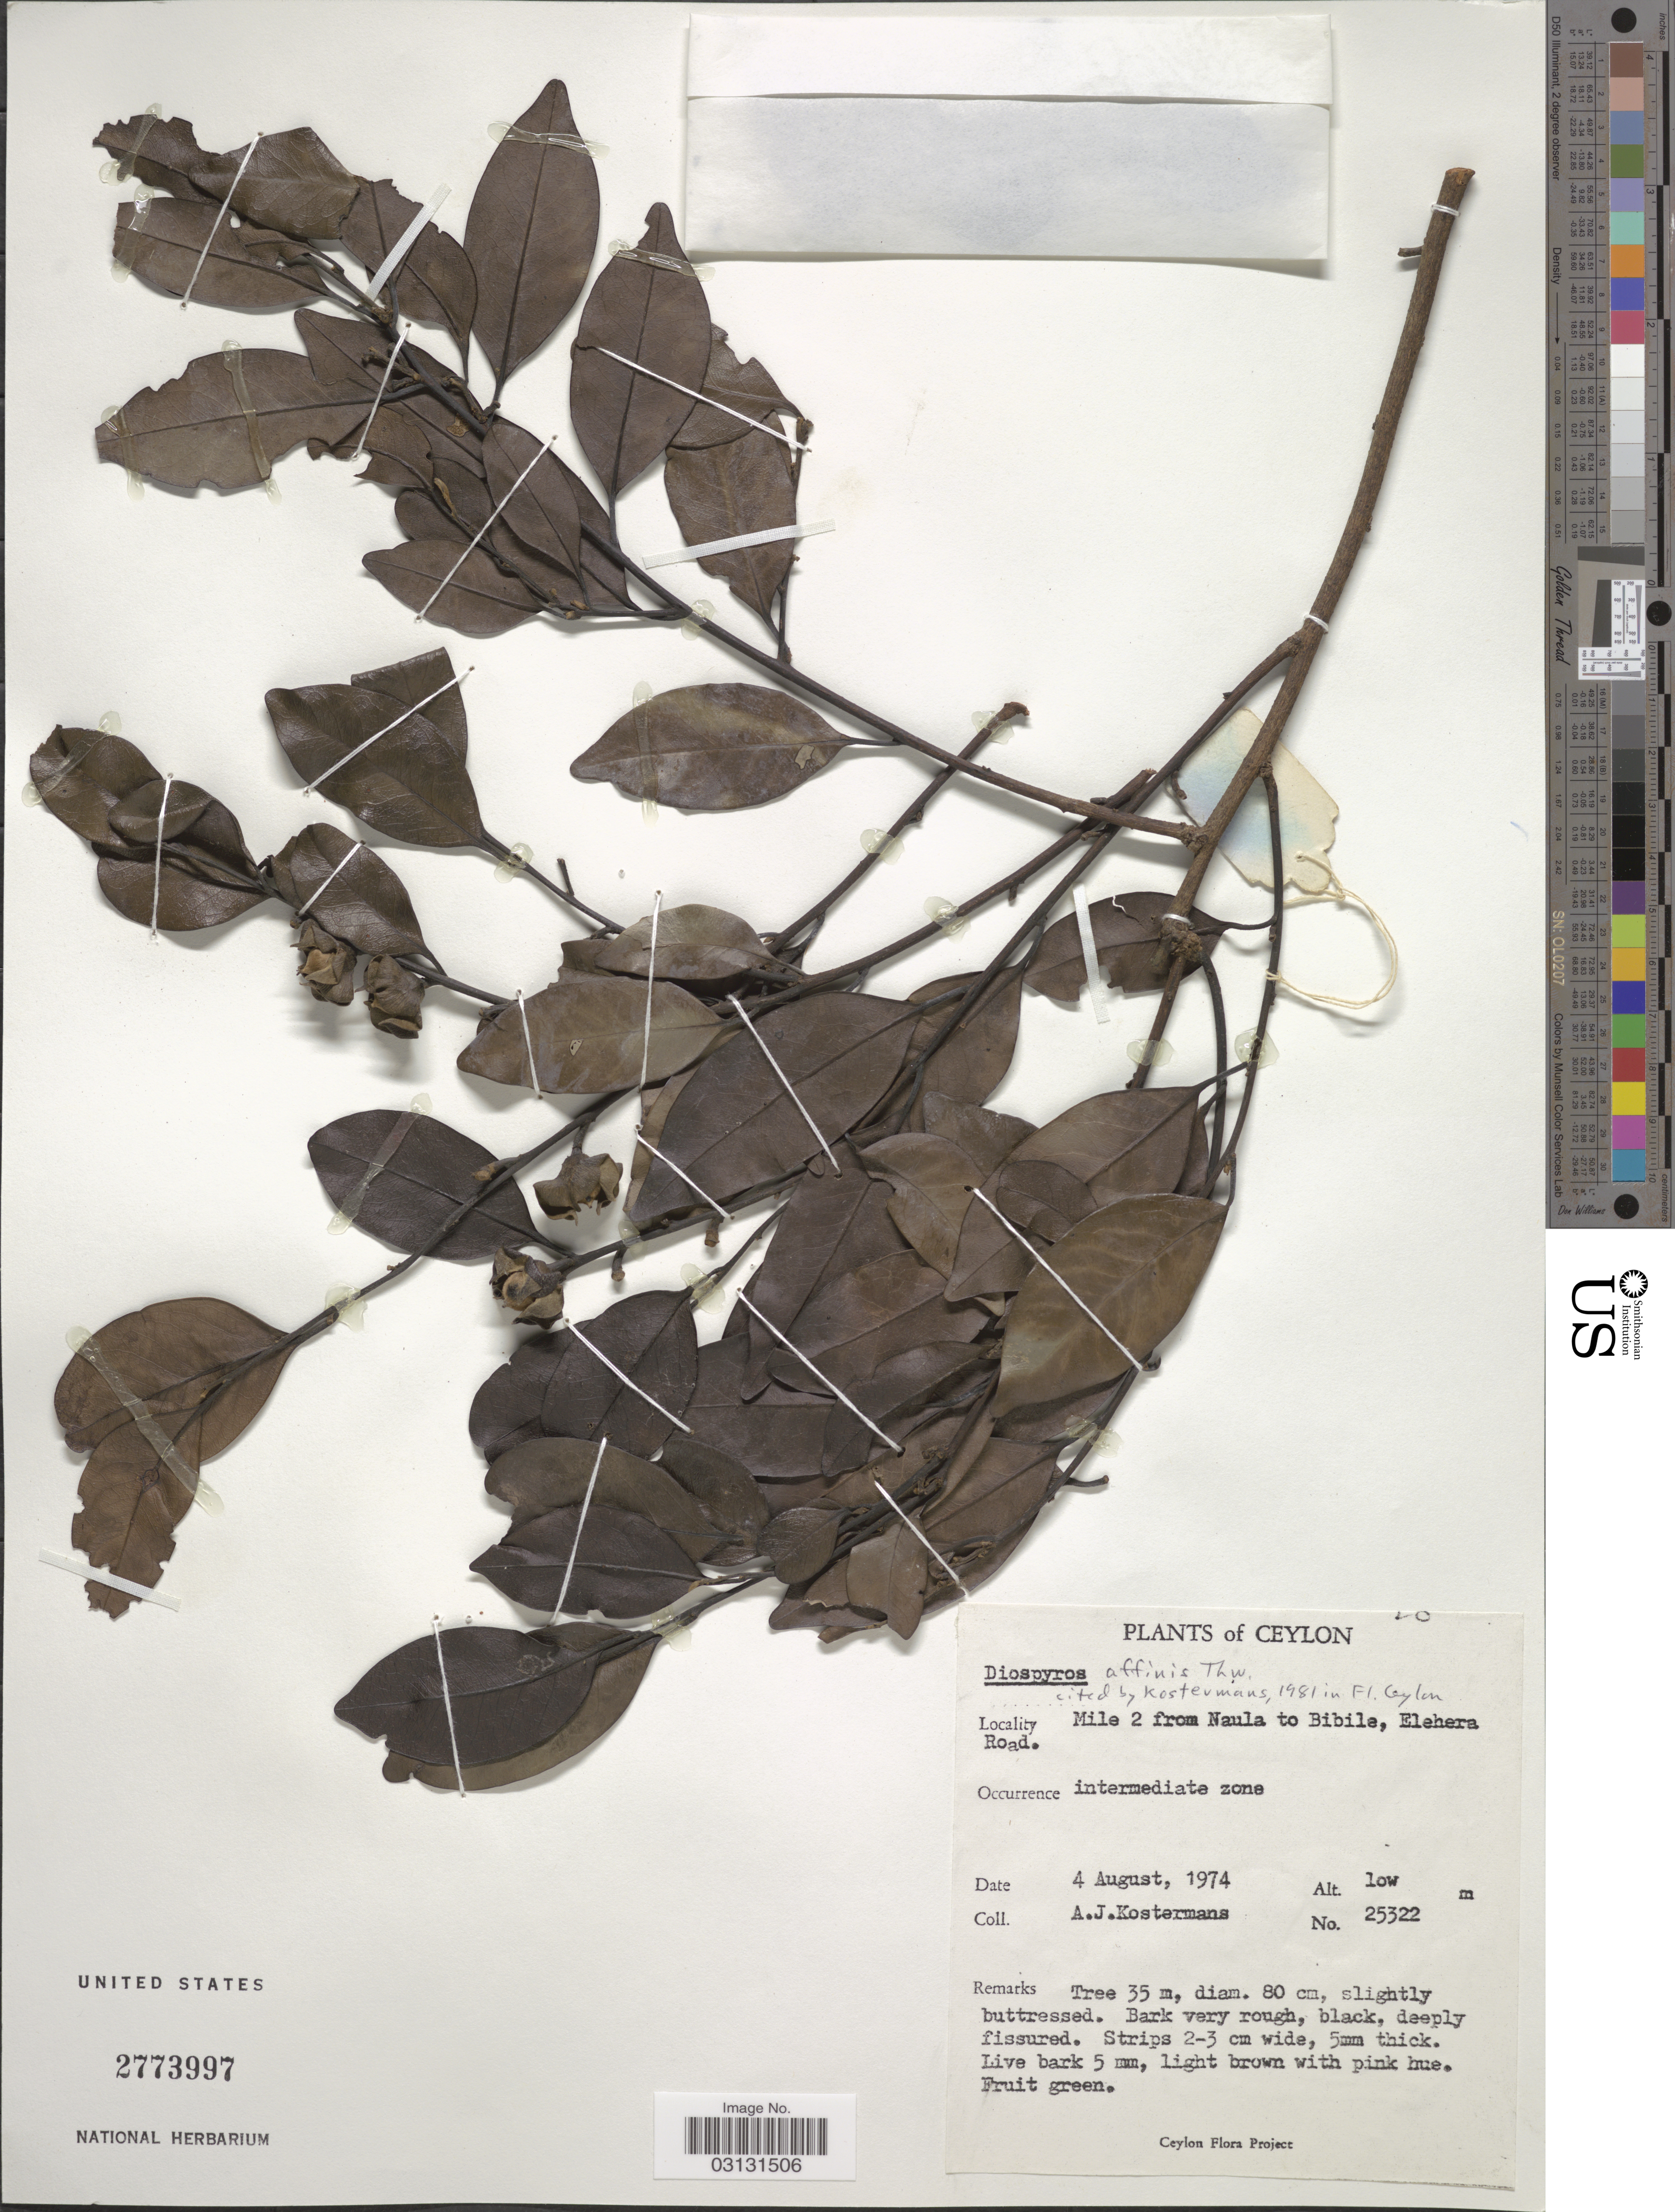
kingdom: Plantae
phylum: Tracheophyta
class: Magnoliopsida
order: Ericales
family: Ebenaceae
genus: Diospyros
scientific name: Diospyros affinis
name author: Thwaites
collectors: A. J. G. Kostermans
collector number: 25322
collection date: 1974-08-04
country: Sri Lanka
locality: Ceylon. Mile 2 from Naula to Bibile, Elehera Road, intermediate zone.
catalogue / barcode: US 2773997